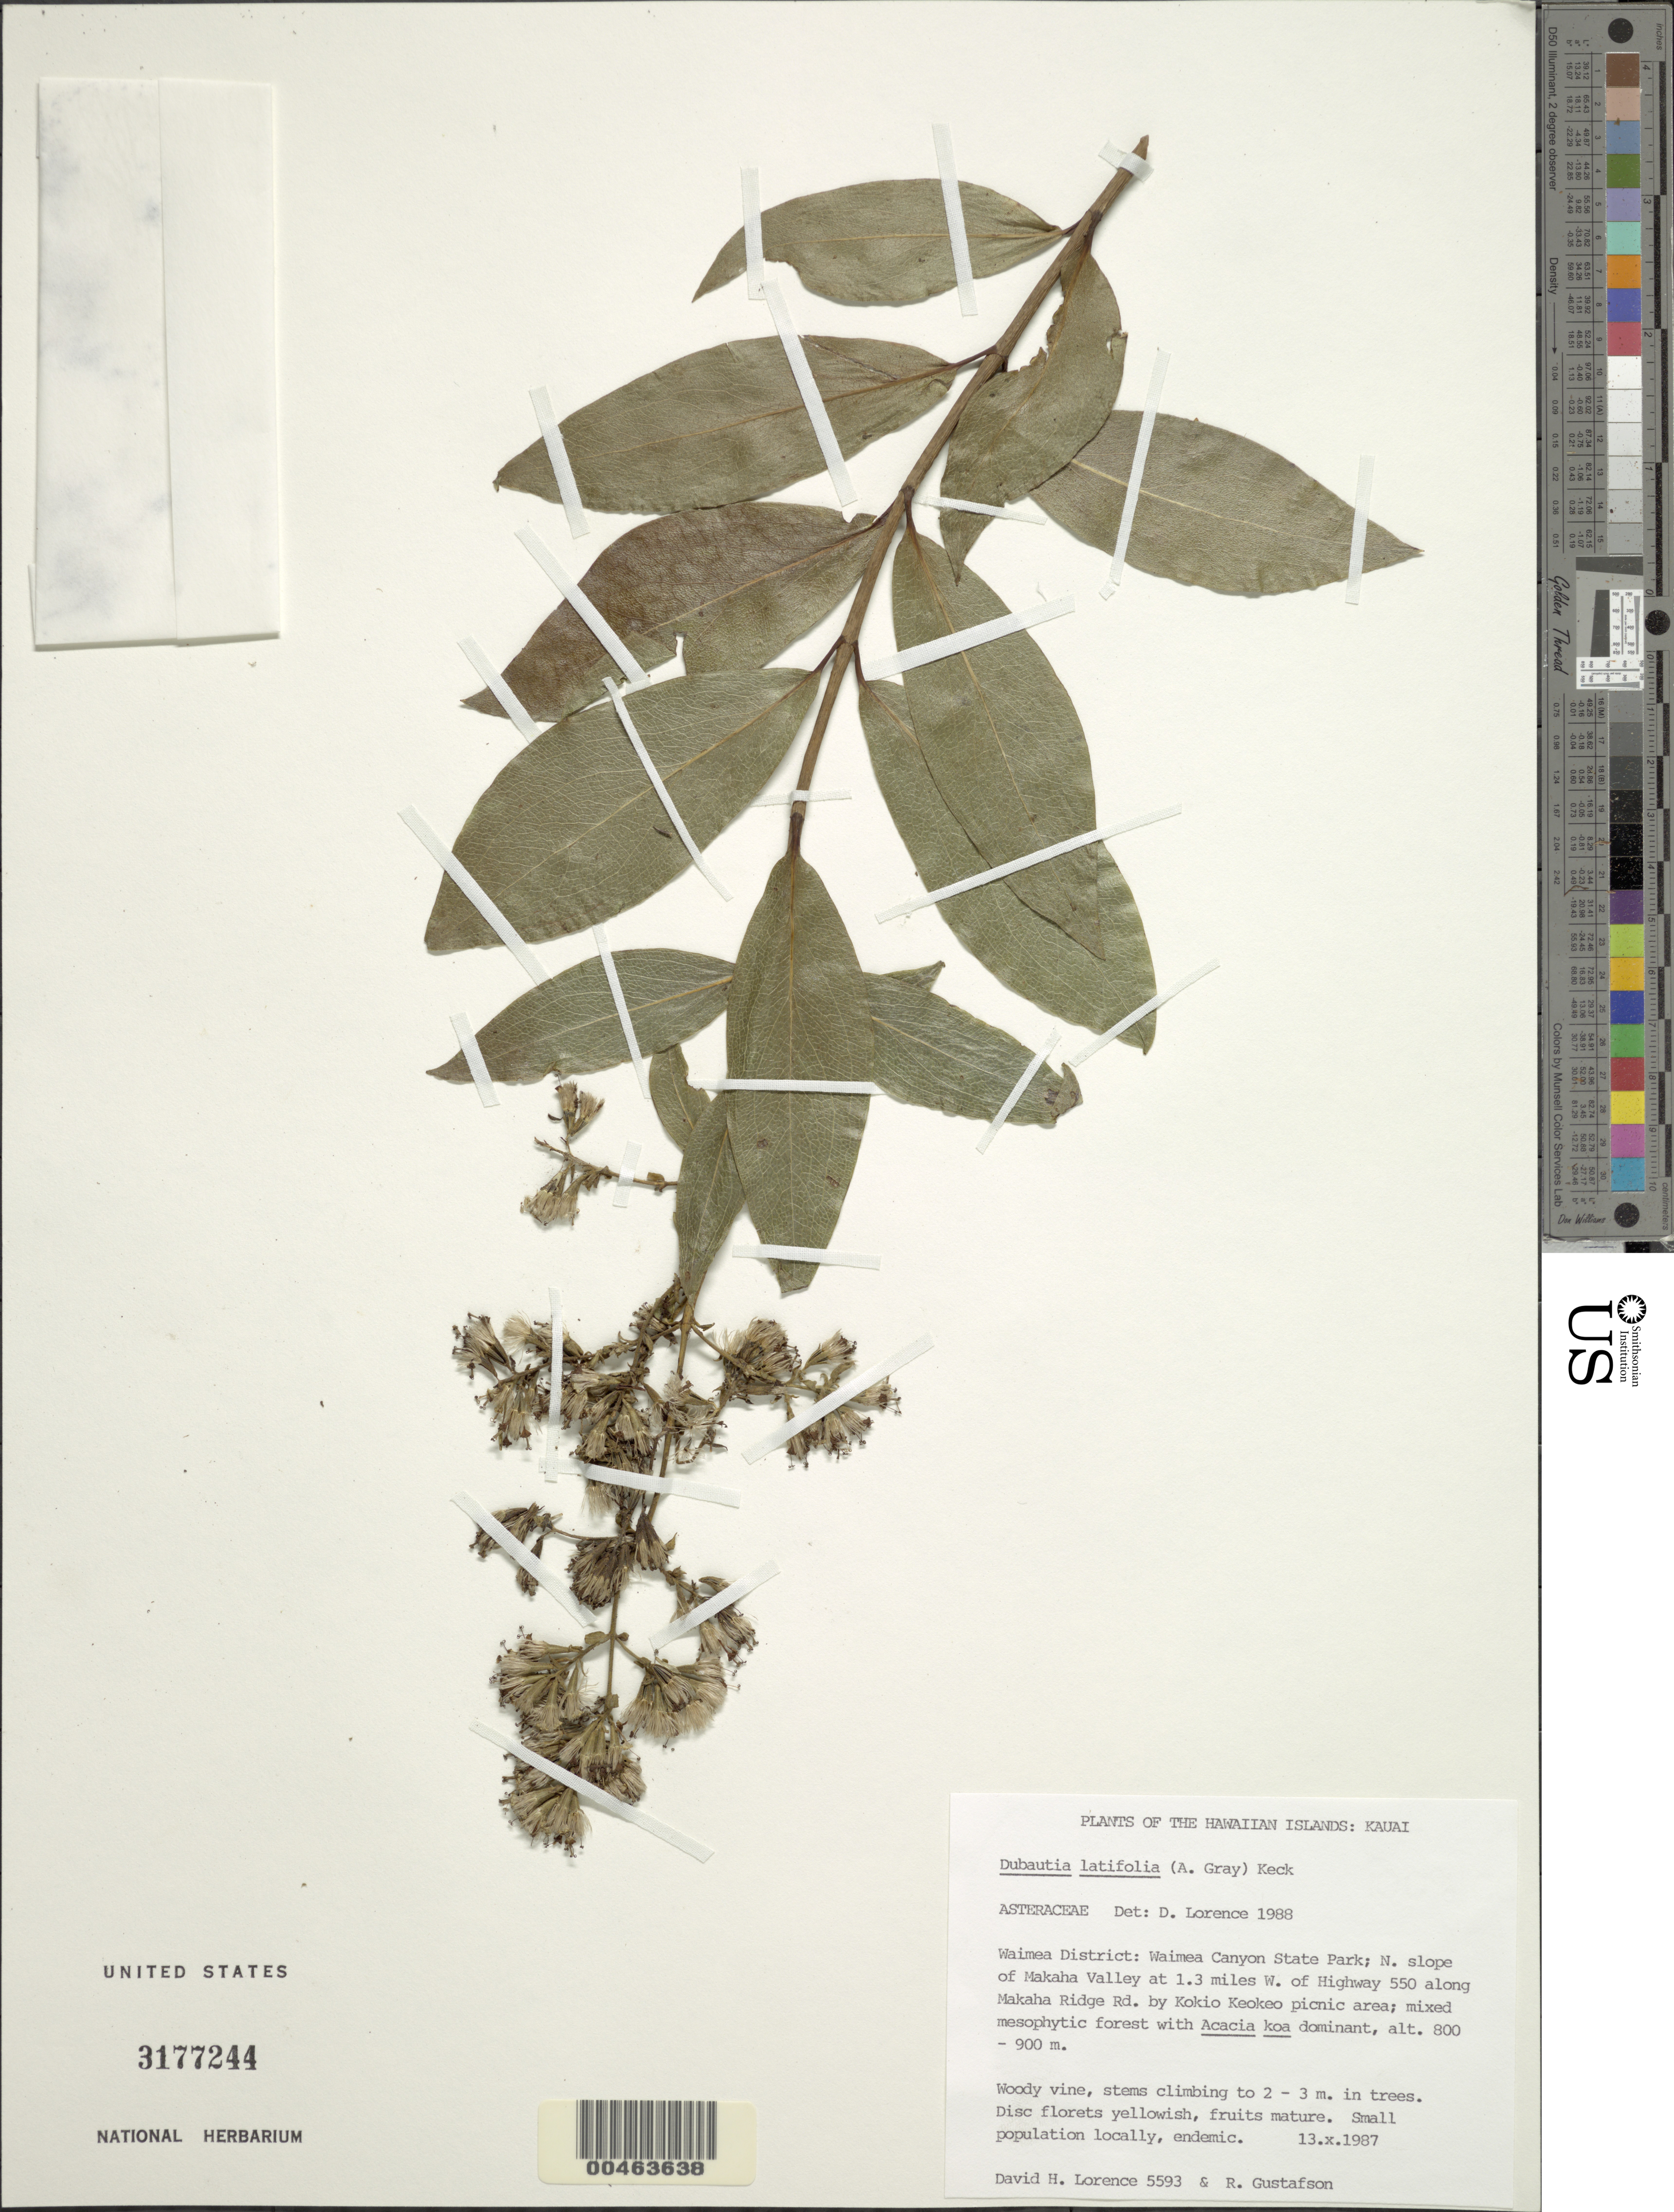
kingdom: Plantae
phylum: Tracheophyta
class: Magnoliopsida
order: Asterales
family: Asteraceae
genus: Dubautia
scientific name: Dubautia latifolia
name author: (A. Gray) D.D. Keck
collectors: D. Lorence & R. Gustafson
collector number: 5593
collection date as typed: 13 Oct 1987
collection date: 1987-10-13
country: United States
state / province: Hawaii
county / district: Kauai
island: Kaua'i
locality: Waimea Dist.: Waimea Canyon St. Park; N slope of Makaha Valley at 1.3 mi W of Hwy 550 along Makaha Ridge Rd. by Kokio Keokeo ...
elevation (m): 800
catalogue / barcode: US 3177244